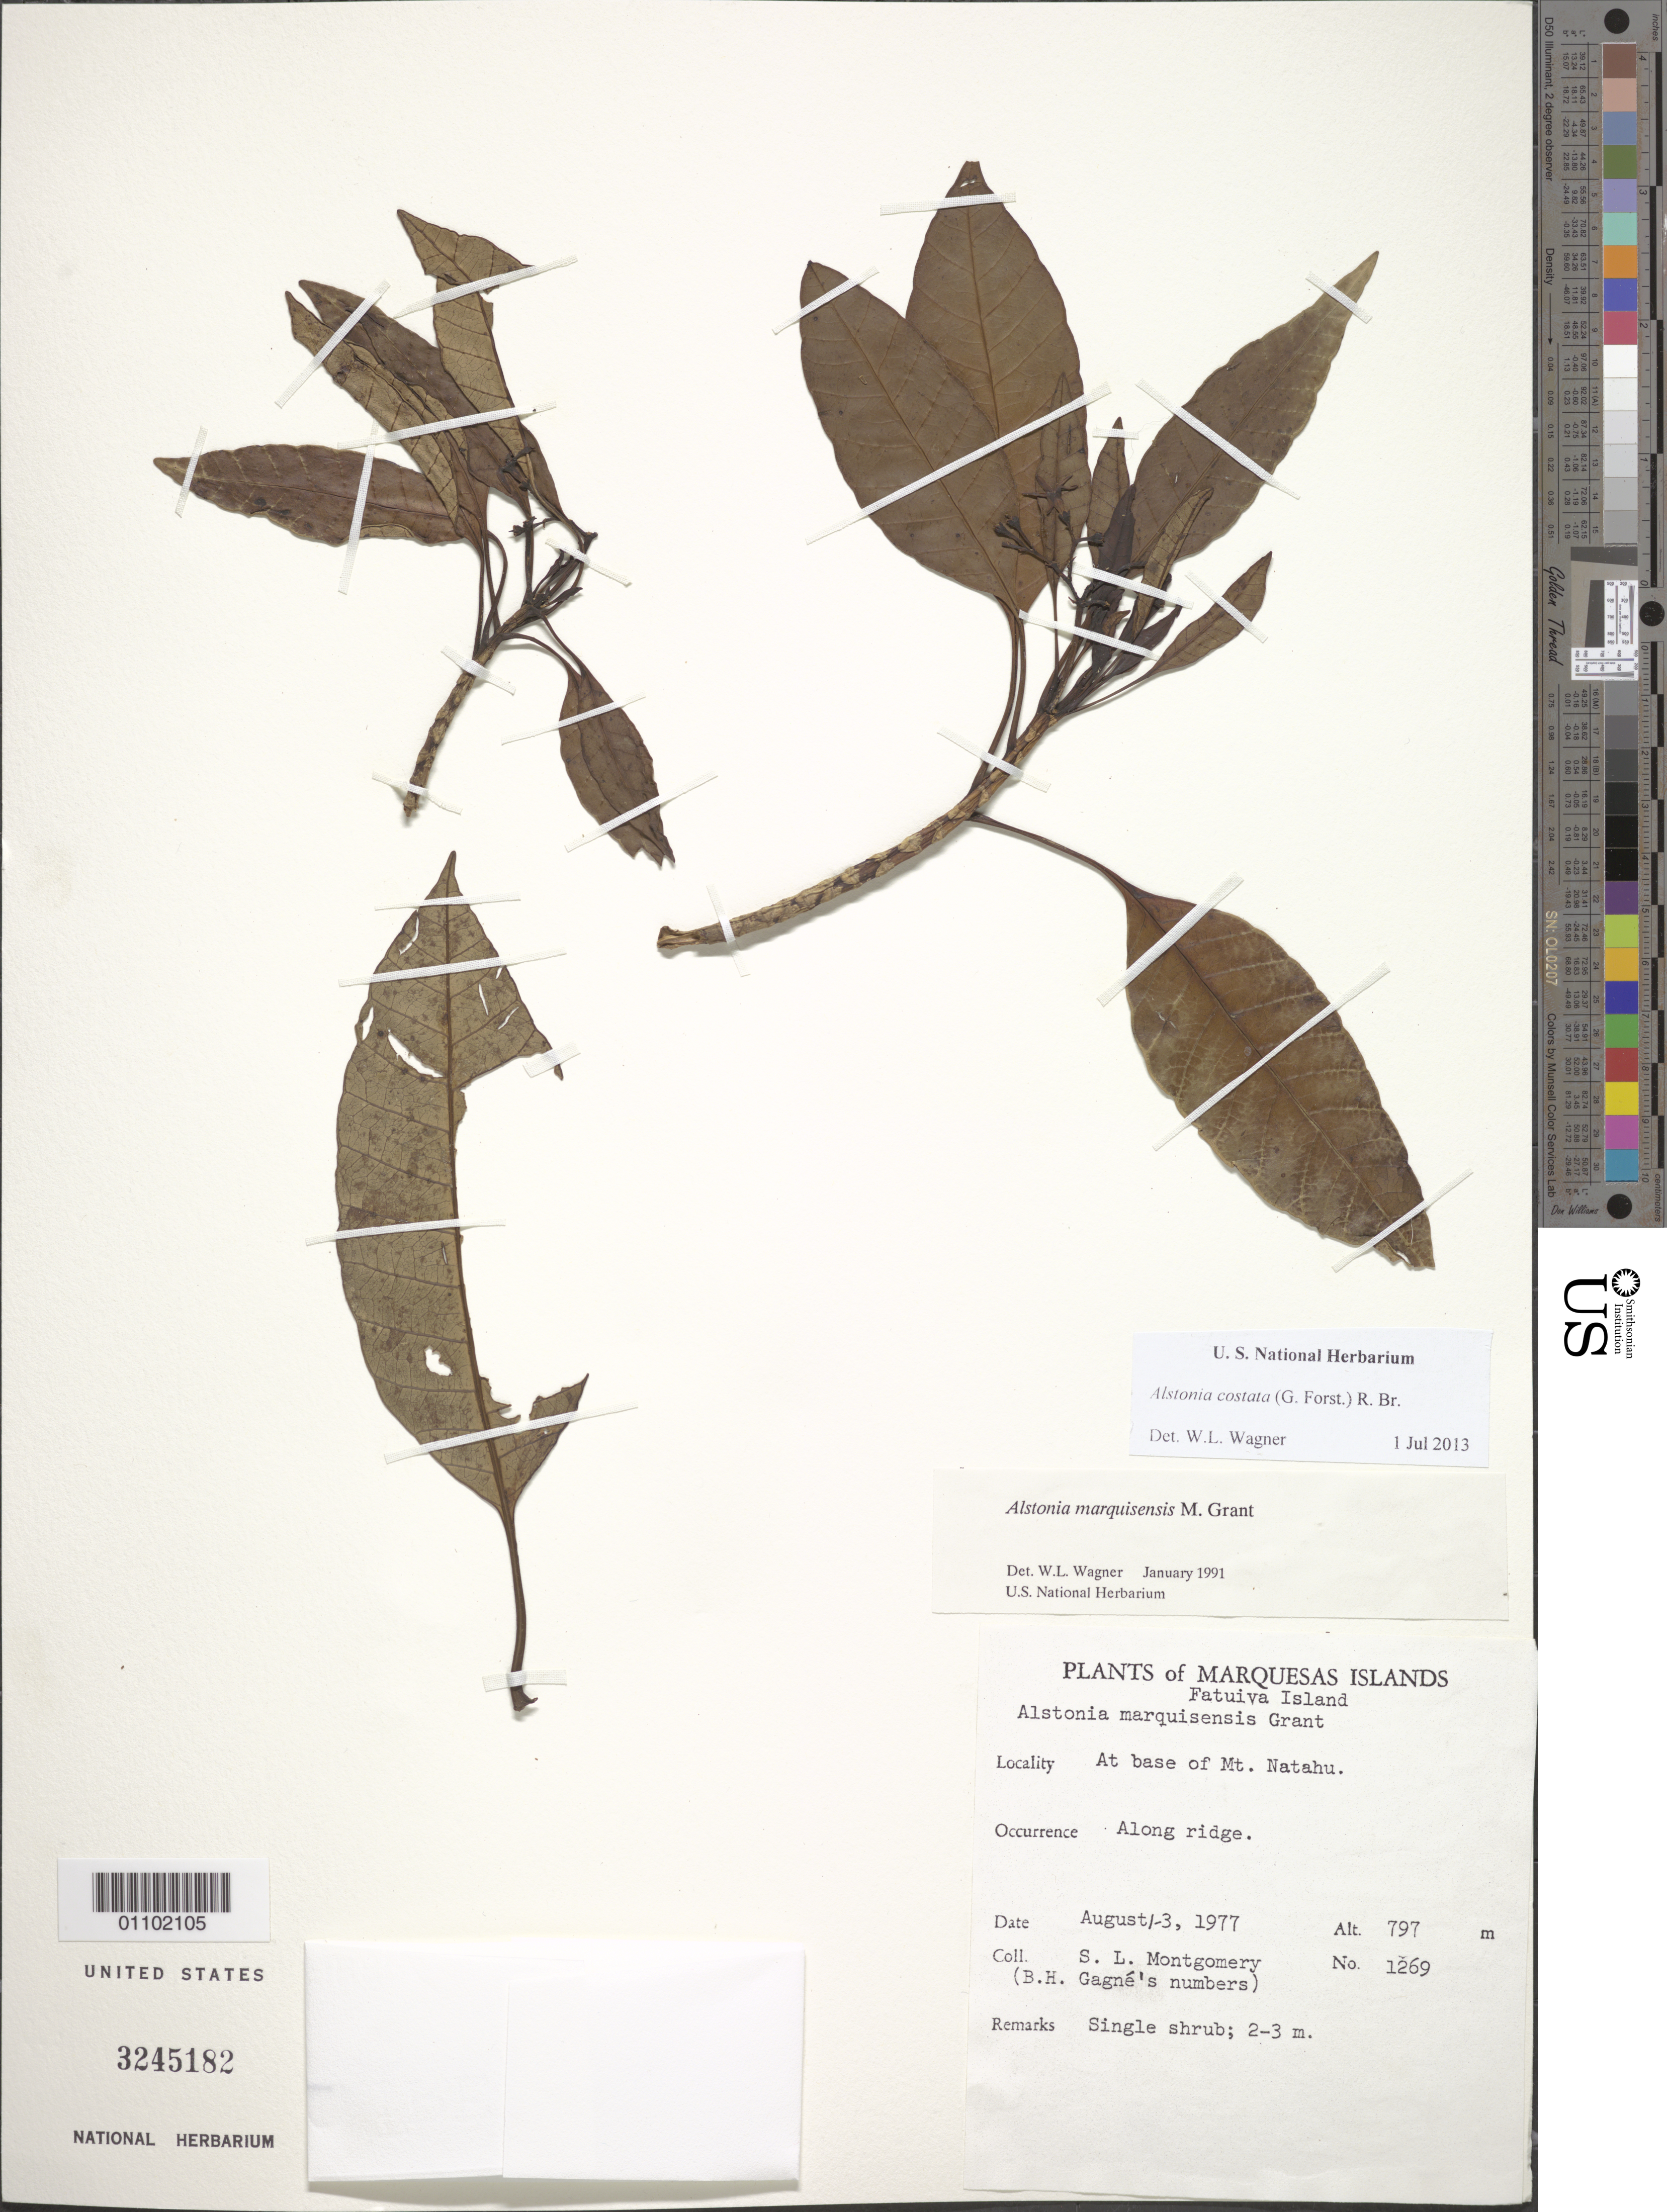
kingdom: Plantae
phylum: Tracheophyta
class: Magnoliopsida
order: Gentianales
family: Apocynaceae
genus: Alstonia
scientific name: Alstonia costata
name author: (G. Forst.) R. Br.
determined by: Lorence, David H., (PTBG), National Tropical Botanical Garden (UNITED STATES)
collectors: B. H. Gagné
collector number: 1269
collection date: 1977-08-01/1977-08-03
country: French Polynesia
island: Fatu Hiva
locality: at base of Mt. Natahu, along ridge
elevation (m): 797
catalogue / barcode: US 3245182